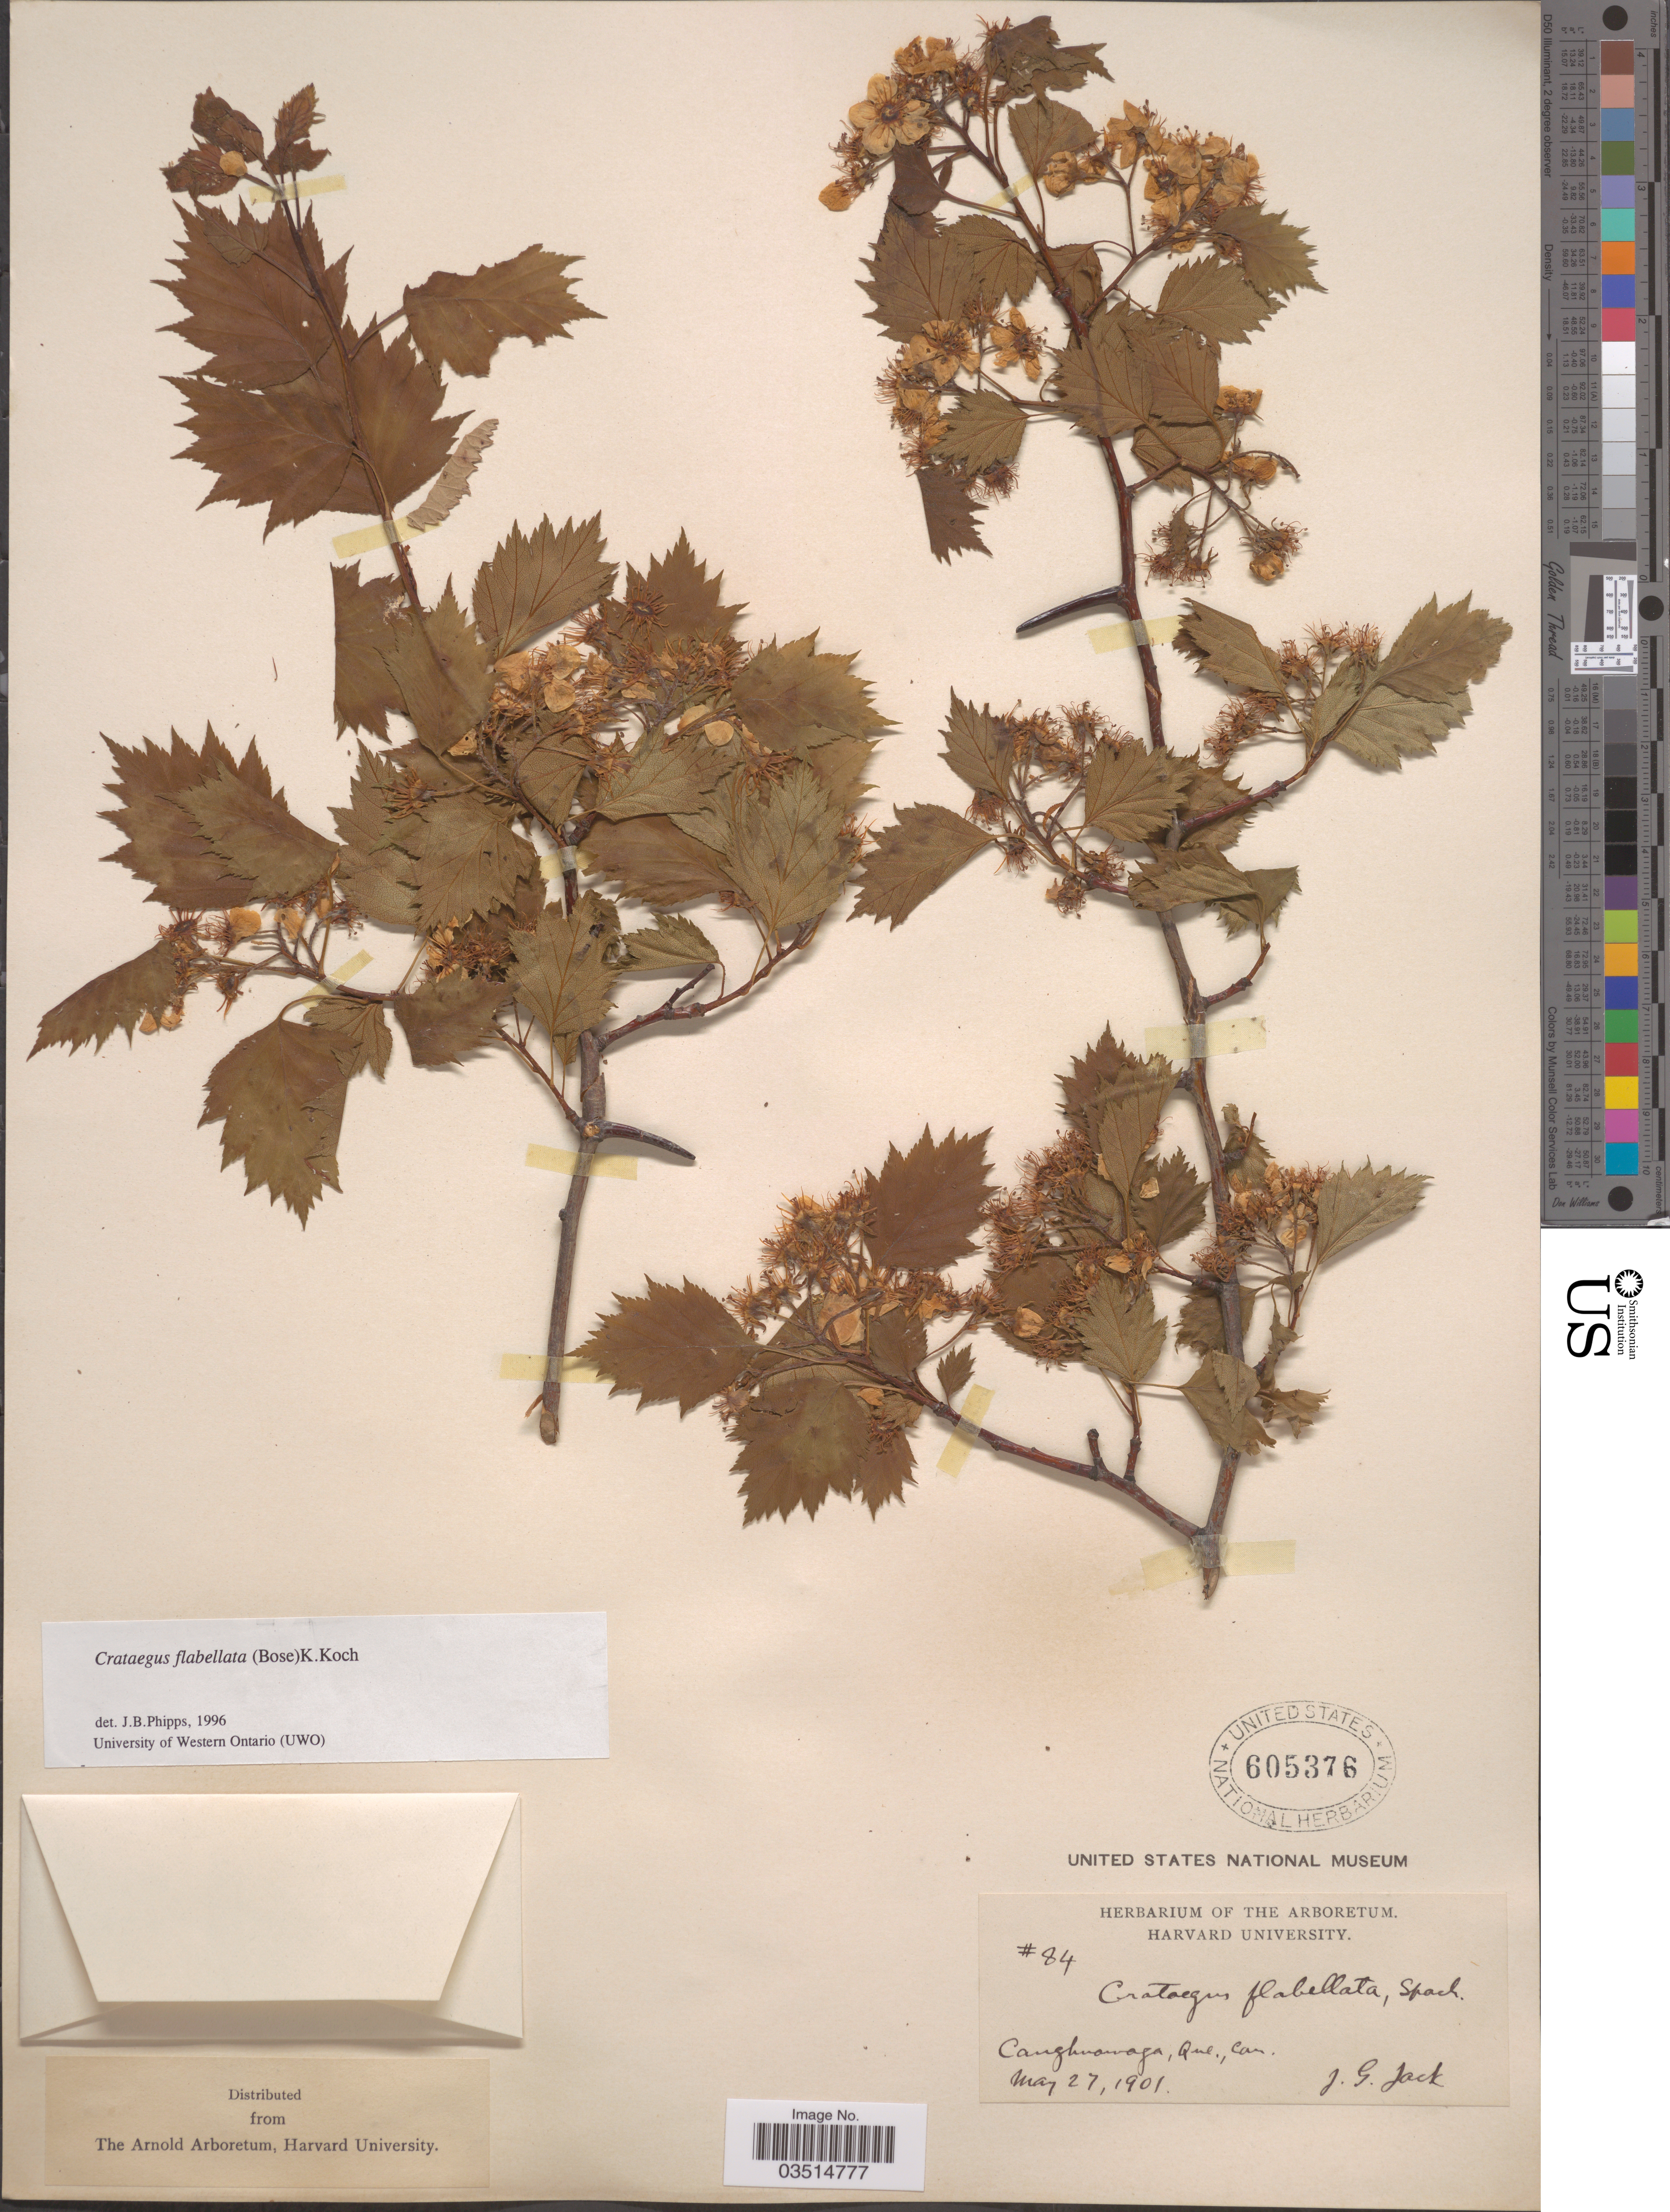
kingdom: Plantae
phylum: Tracheophyta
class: Magnoliopsida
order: Rosales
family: Rosaceae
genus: Crataegus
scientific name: Crataegus flabellata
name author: (Bosc) K. Koch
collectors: J. G. Jack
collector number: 84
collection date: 1901-05-27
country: Canada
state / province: Quebec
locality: Caughnawaga.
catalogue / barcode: US 605376